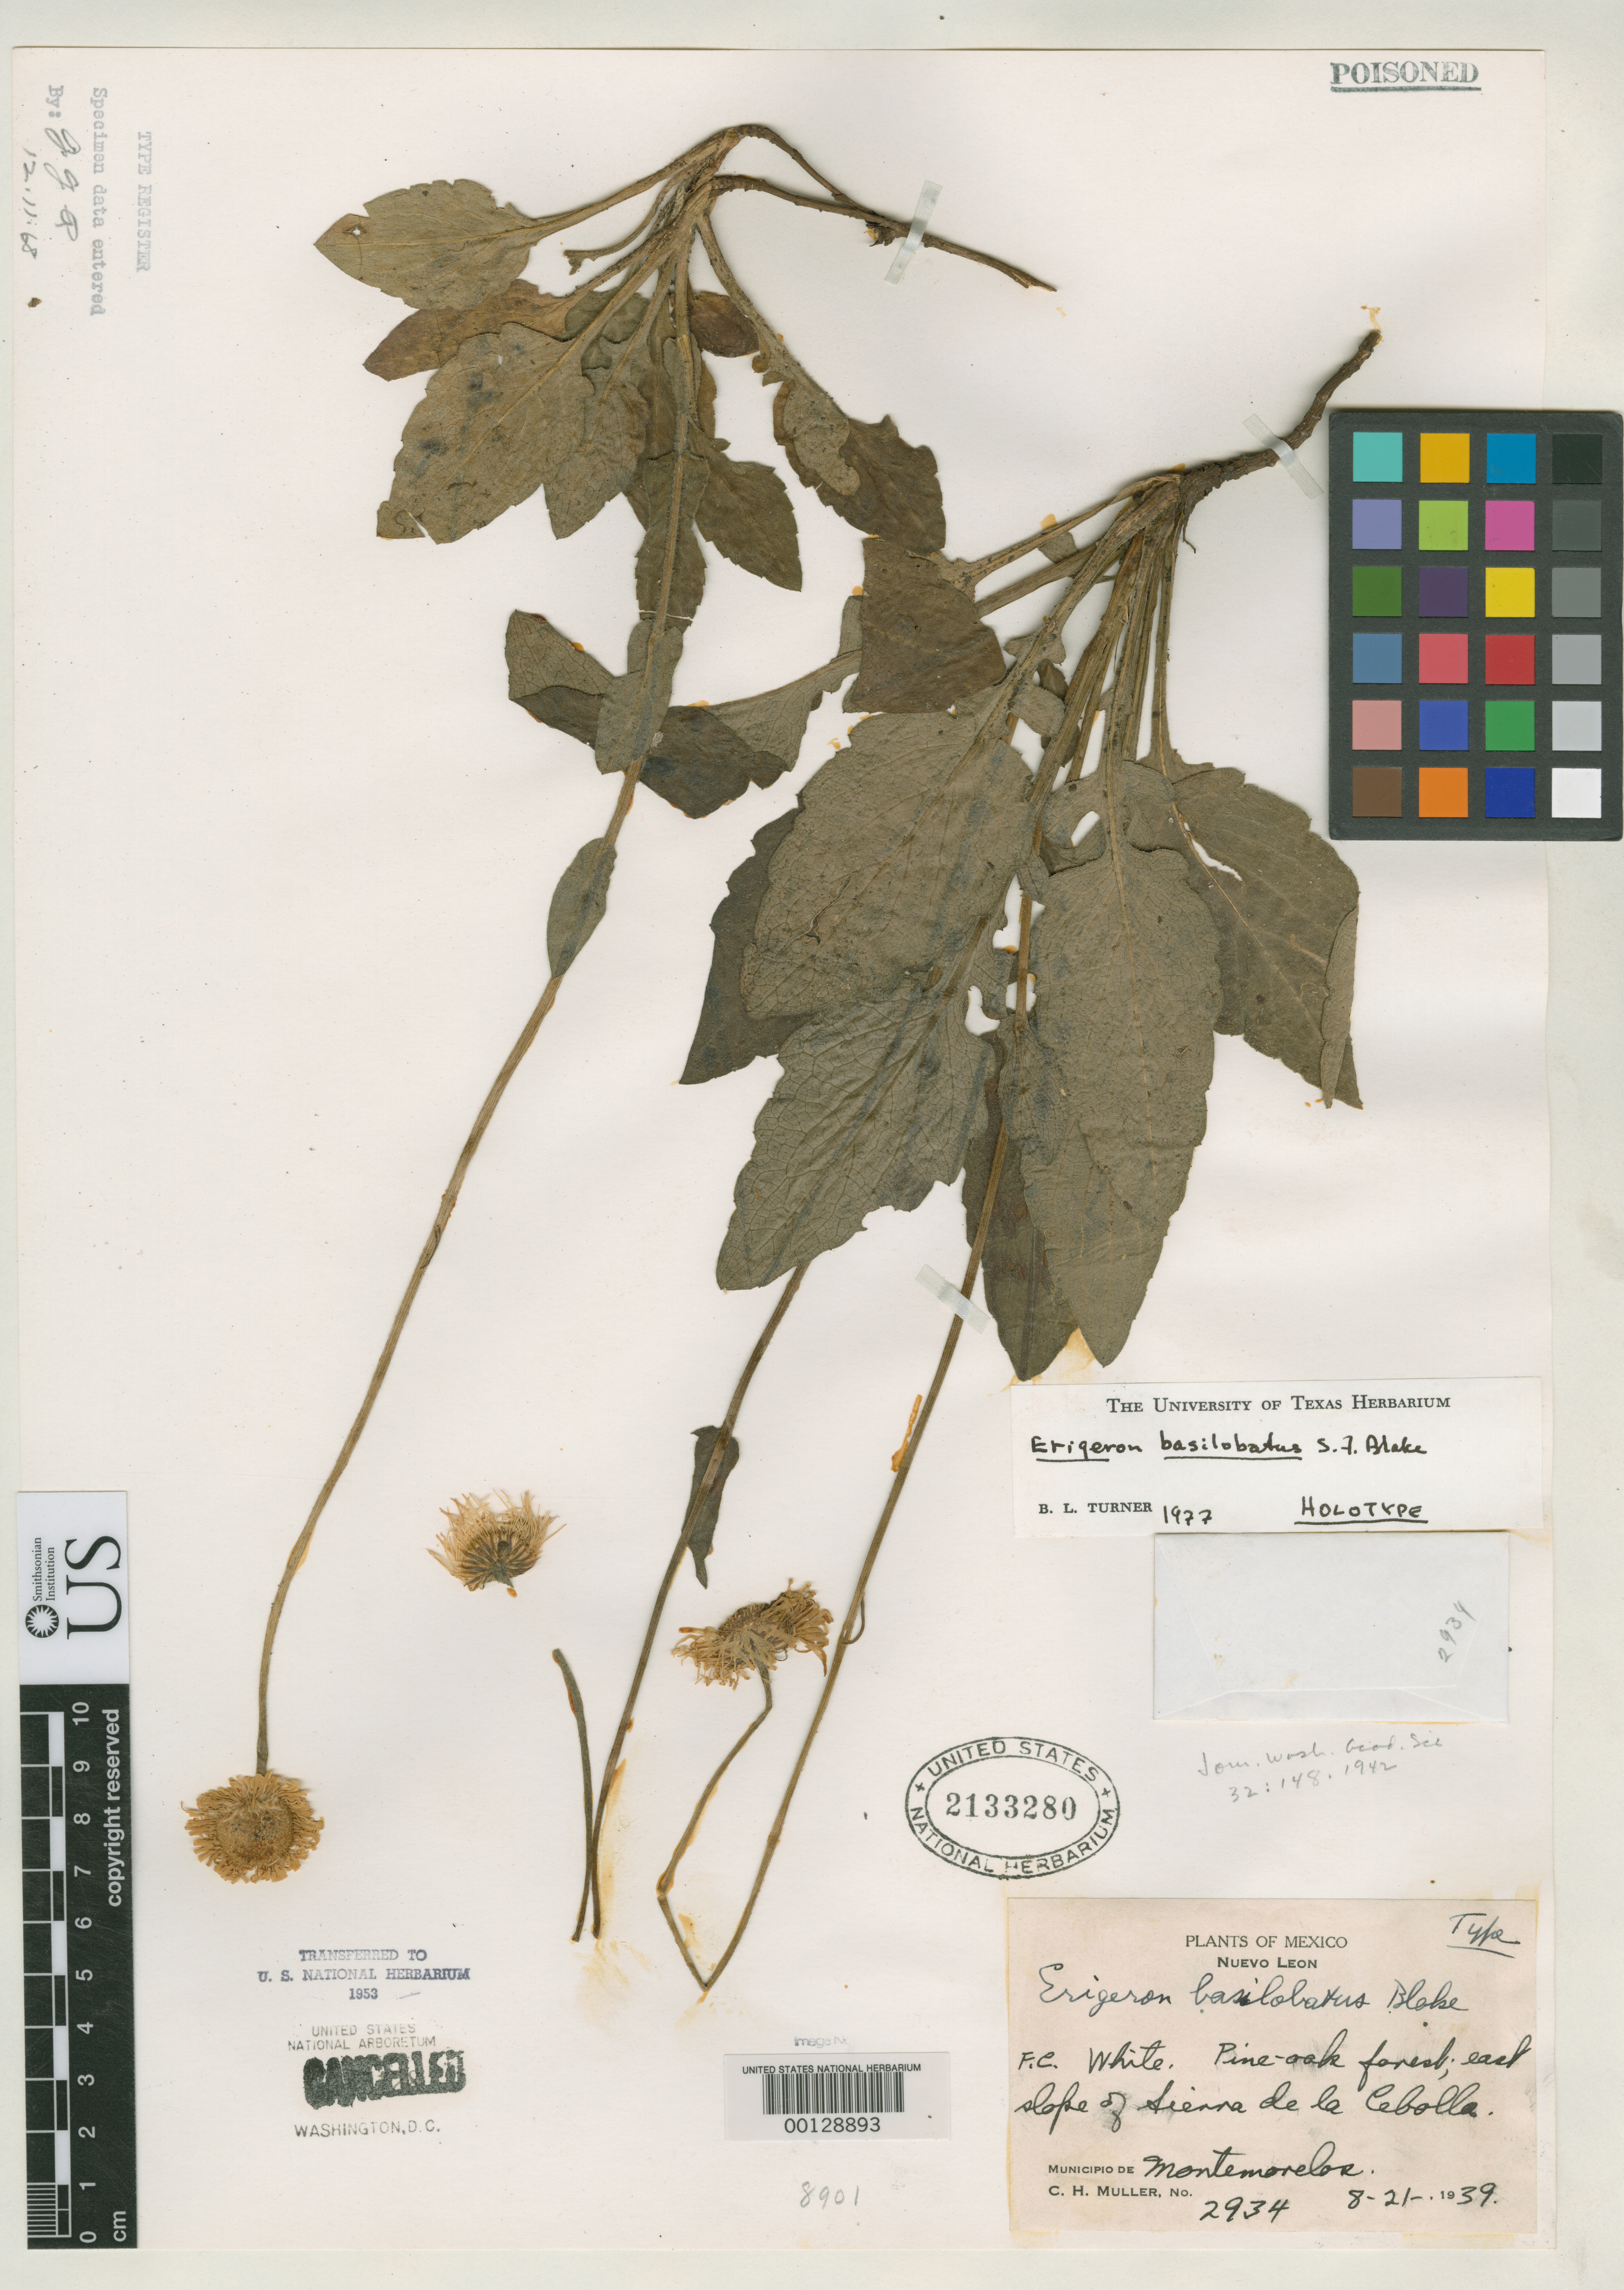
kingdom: Plantae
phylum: Tracheophyta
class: Magnoliopsida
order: Asterales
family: Asteraceae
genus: Erigeron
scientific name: Erigeron basilobatus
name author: S.F. Blake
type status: Holotype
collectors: C. H. Muller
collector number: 2934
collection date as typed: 21 Aug 1939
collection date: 1939-08-21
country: Mexico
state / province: Nuevo León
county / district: Montemorelos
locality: E slope of Sierra de La Cebolla.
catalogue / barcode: US 2133280